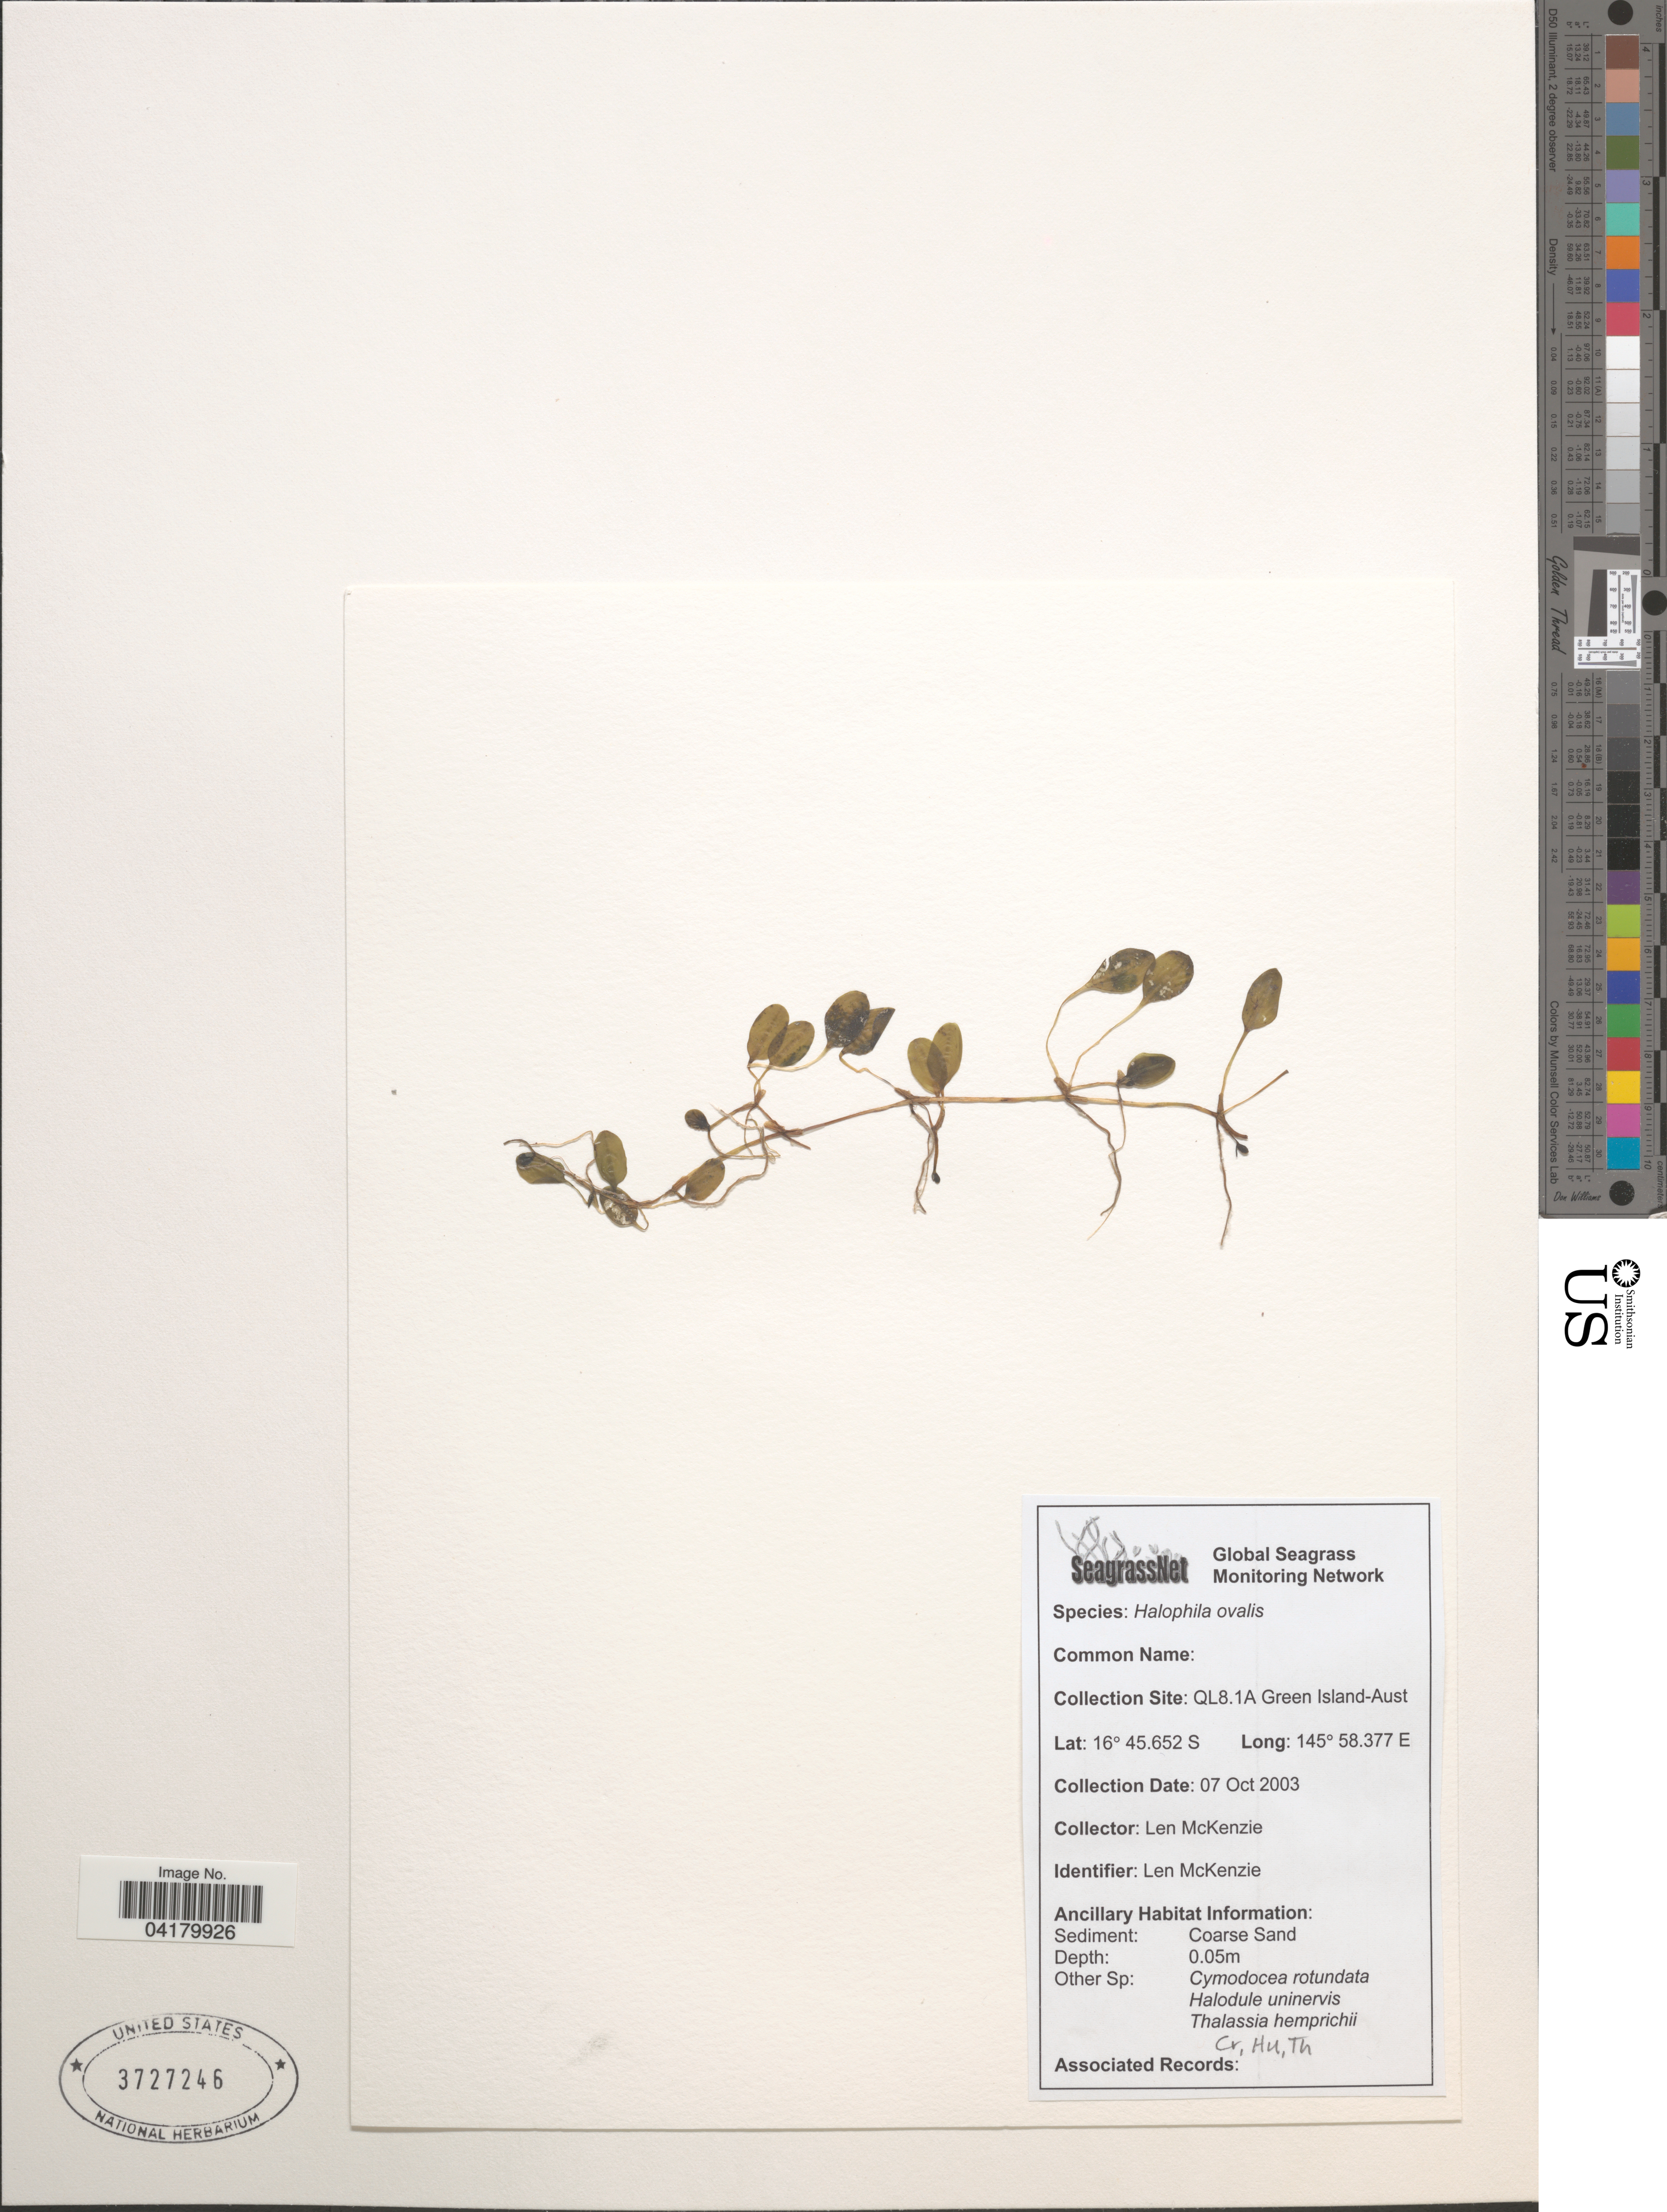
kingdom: Plantae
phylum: Tracheophyta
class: Liliopsida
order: Alismatales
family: Hydrocharitaceae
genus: Halophila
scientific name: Halophila ovalis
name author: (R. Br.) Hook. f.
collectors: L. McKenzie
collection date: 2003-10-07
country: Australia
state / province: Queensland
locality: Collection Site: QL8.1A Green Island.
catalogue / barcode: US 3727246